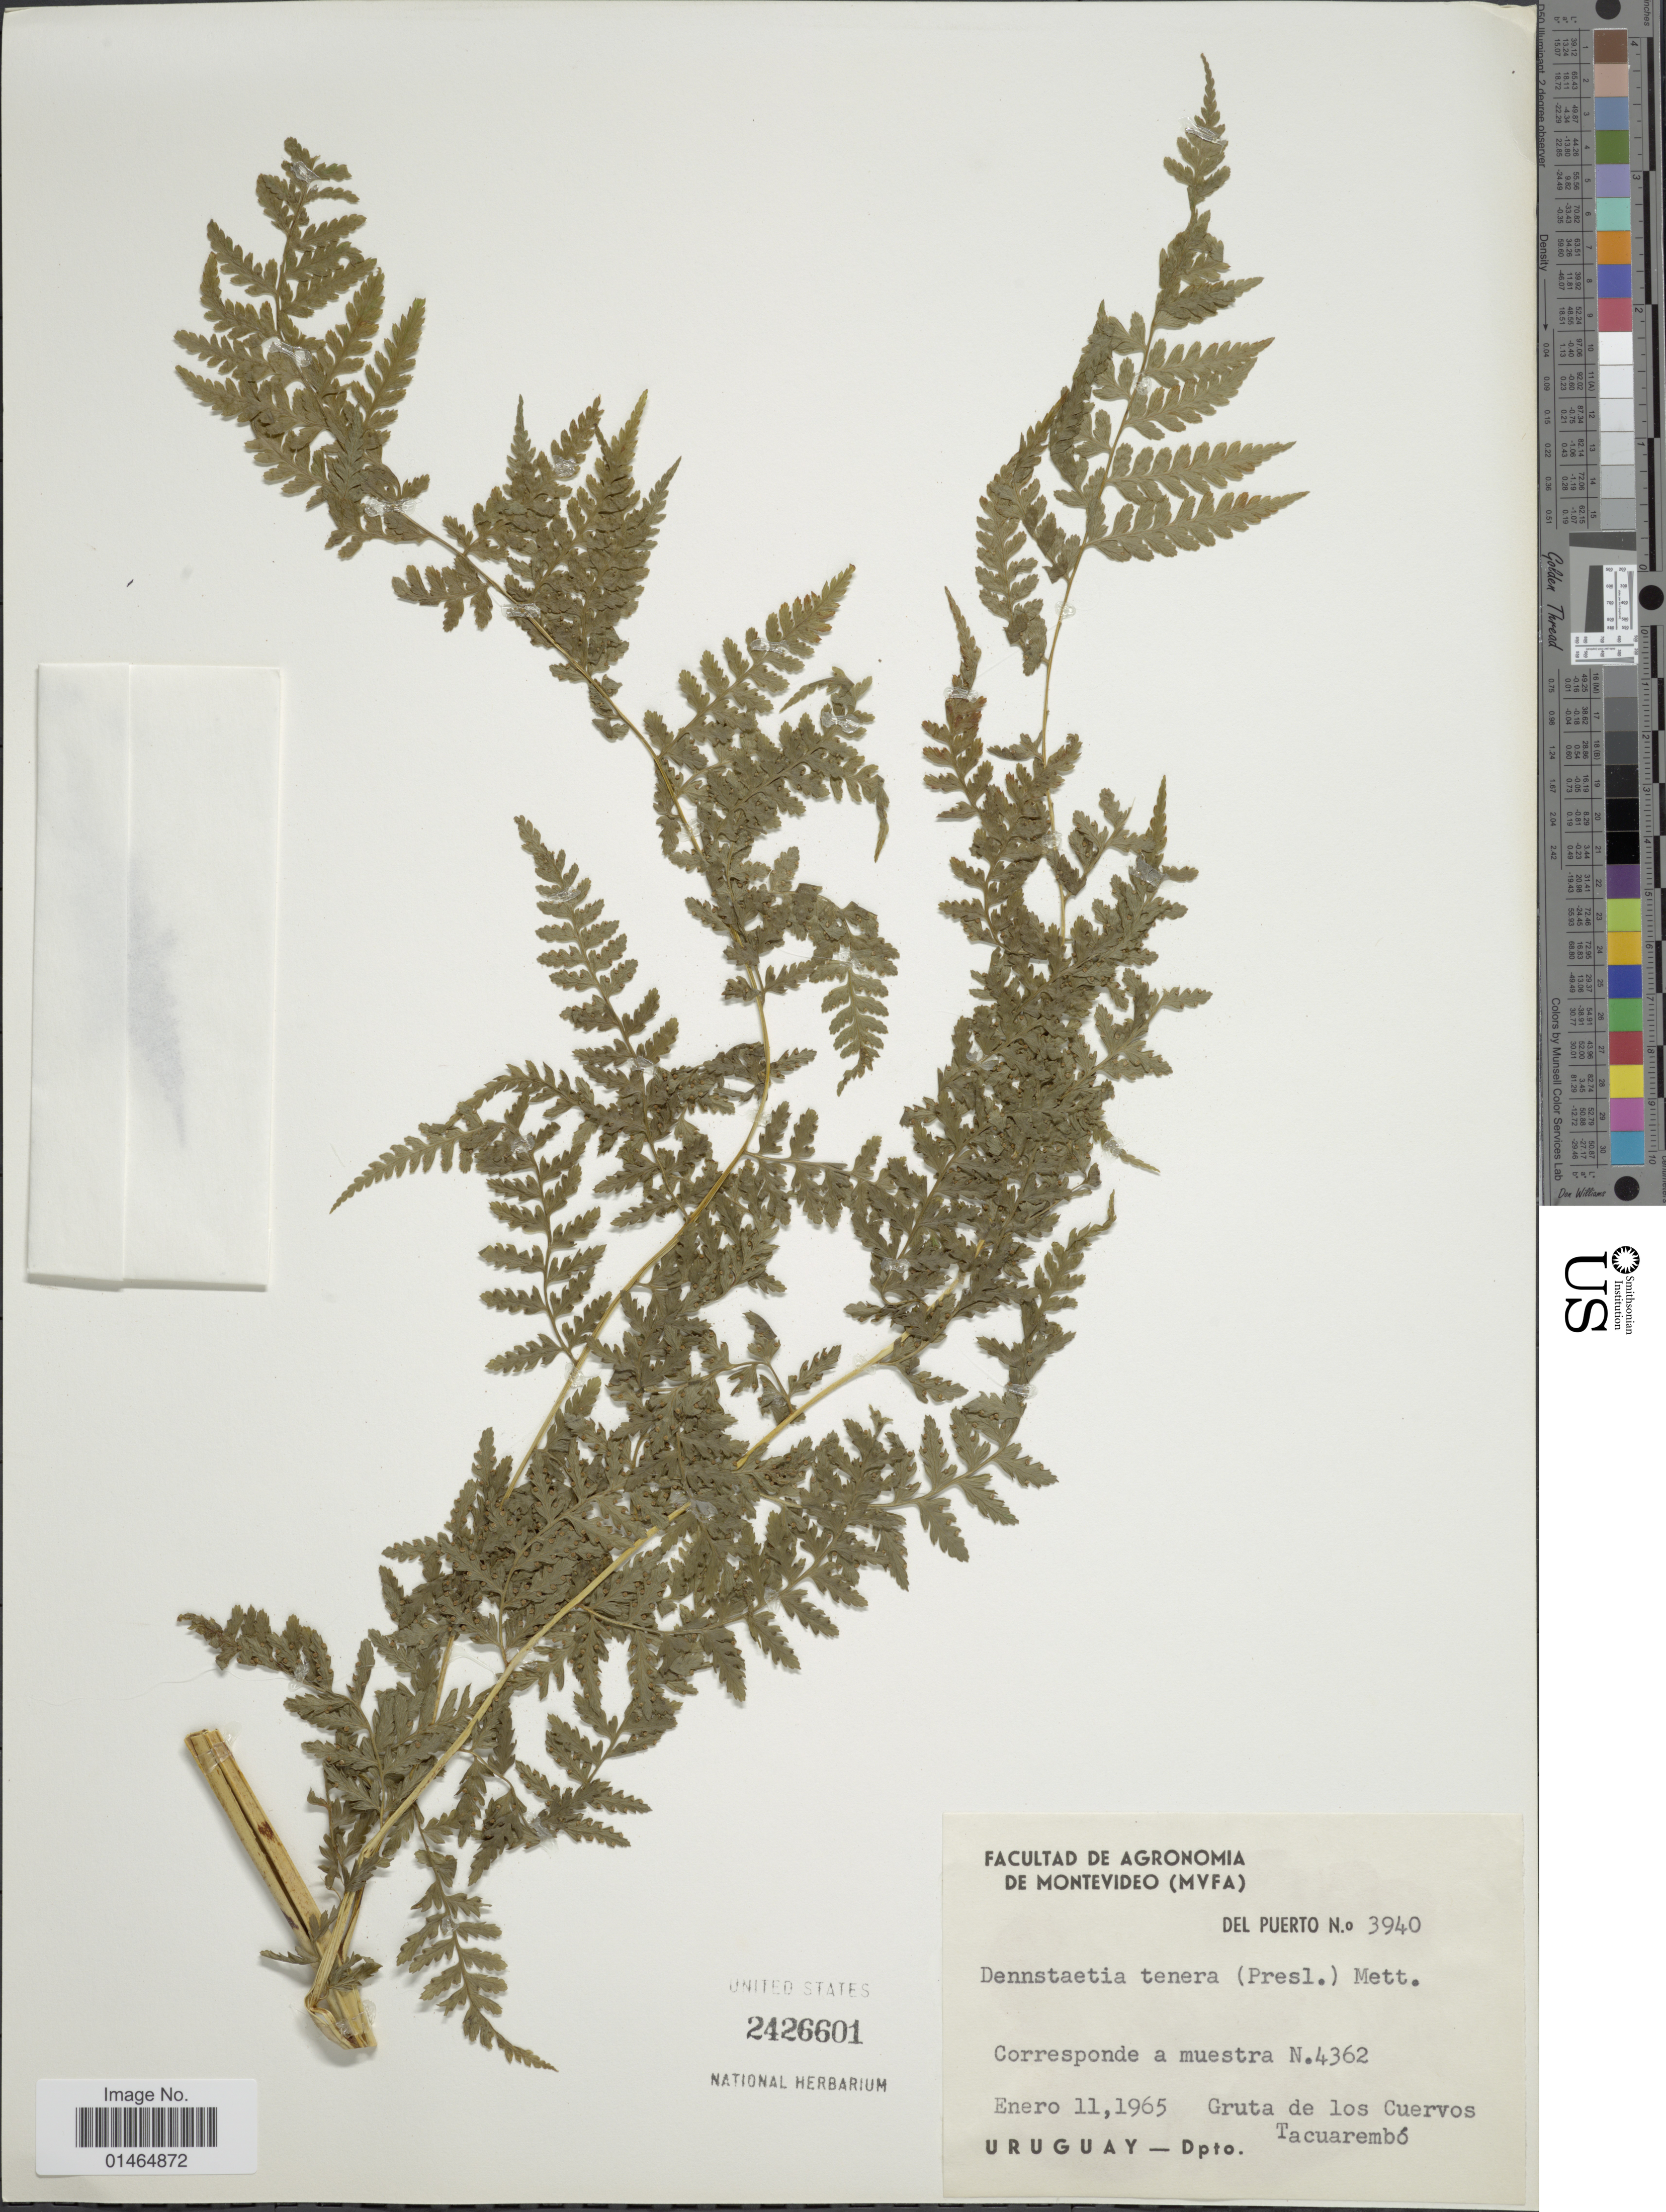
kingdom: Plantae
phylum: Tracheophyta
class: Polypodiopsida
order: Polypodiales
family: Dennstaedtiaceae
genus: Dennstaedtia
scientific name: Dennstaedtia globulifera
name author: (Poir.) Hieron.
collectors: Del Puerto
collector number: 3940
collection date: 1965-01-11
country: Uruguay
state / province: Tacuarembó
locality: Gruta de los Cuervos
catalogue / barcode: US 2426601